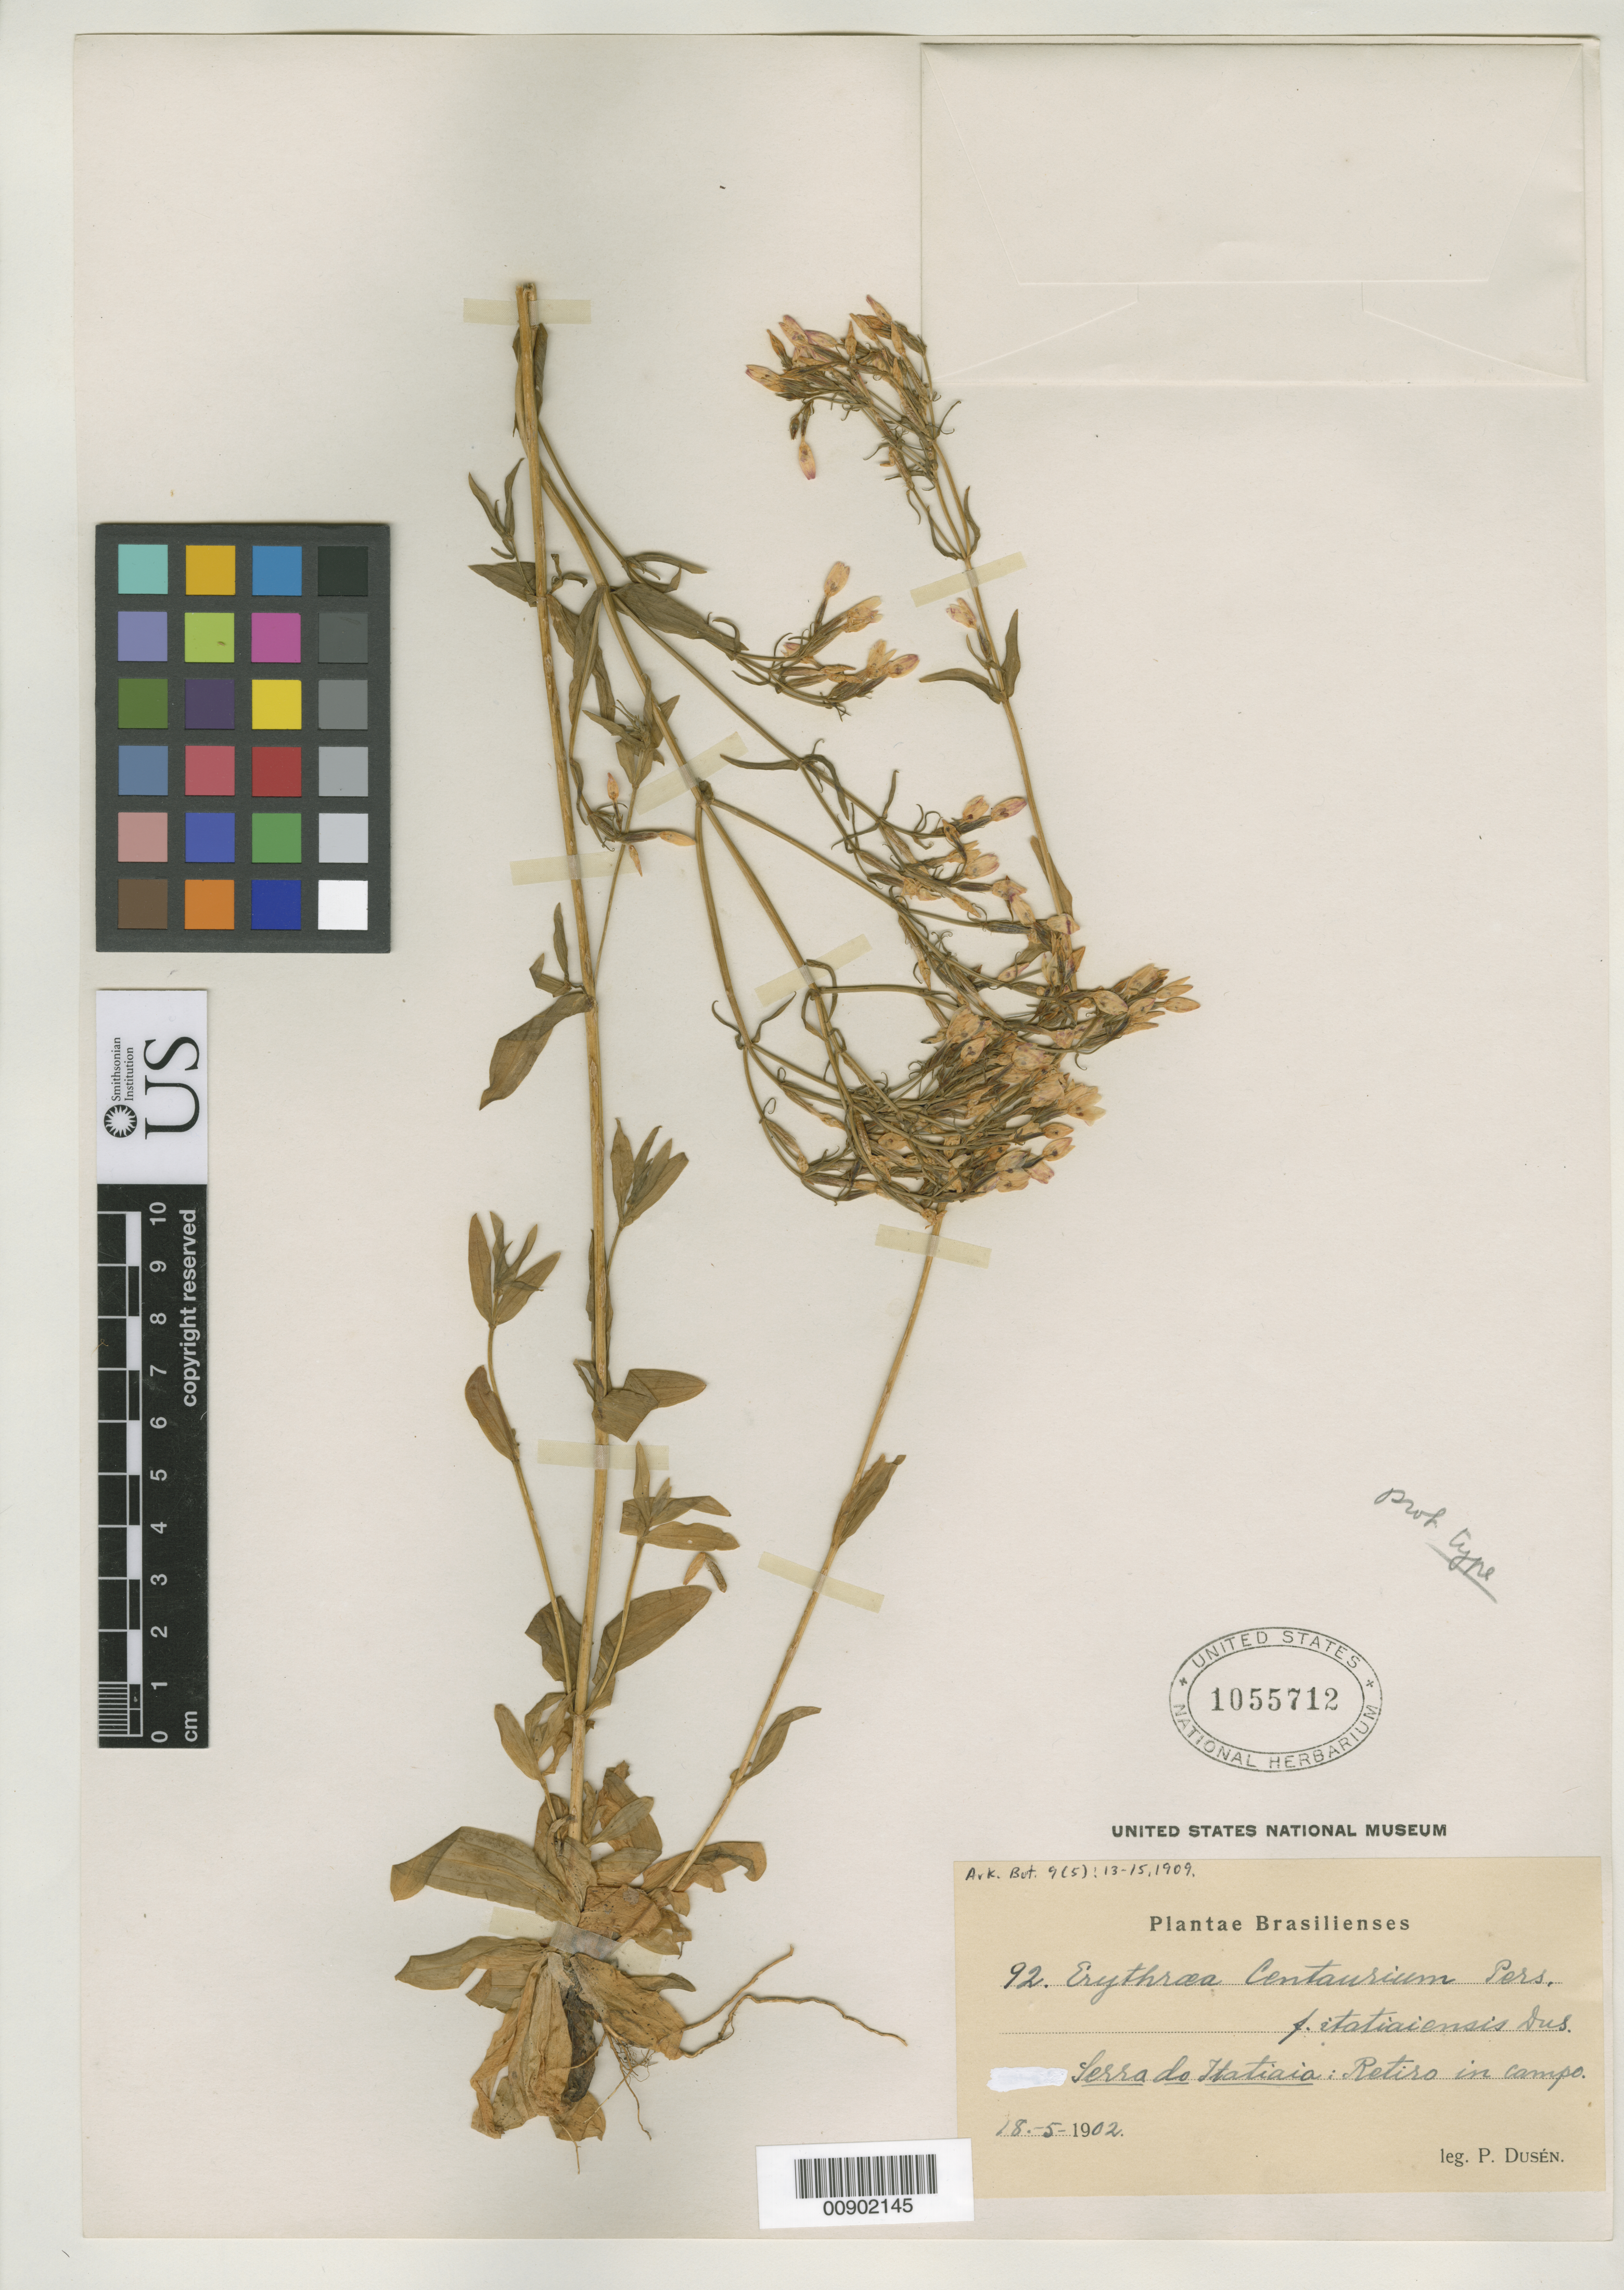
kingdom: Plantae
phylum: Tracheophyta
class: Magnoliopsida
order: Gentianales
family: Gentianaceae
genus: Erythraea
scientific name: Erythraea centaurium f. itatiaiensis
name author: Dusén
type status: Possible Syntype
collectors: P. Dusén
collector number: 92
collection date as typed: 18 May 1902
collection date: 1902-05-18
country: Brazil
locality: Serra do Itatiaia: Retiro in campo.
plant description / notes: =Centaurium minus Moench? (See Broome 1976, Brittonia 28: 415-416).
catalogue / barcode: US 1055712